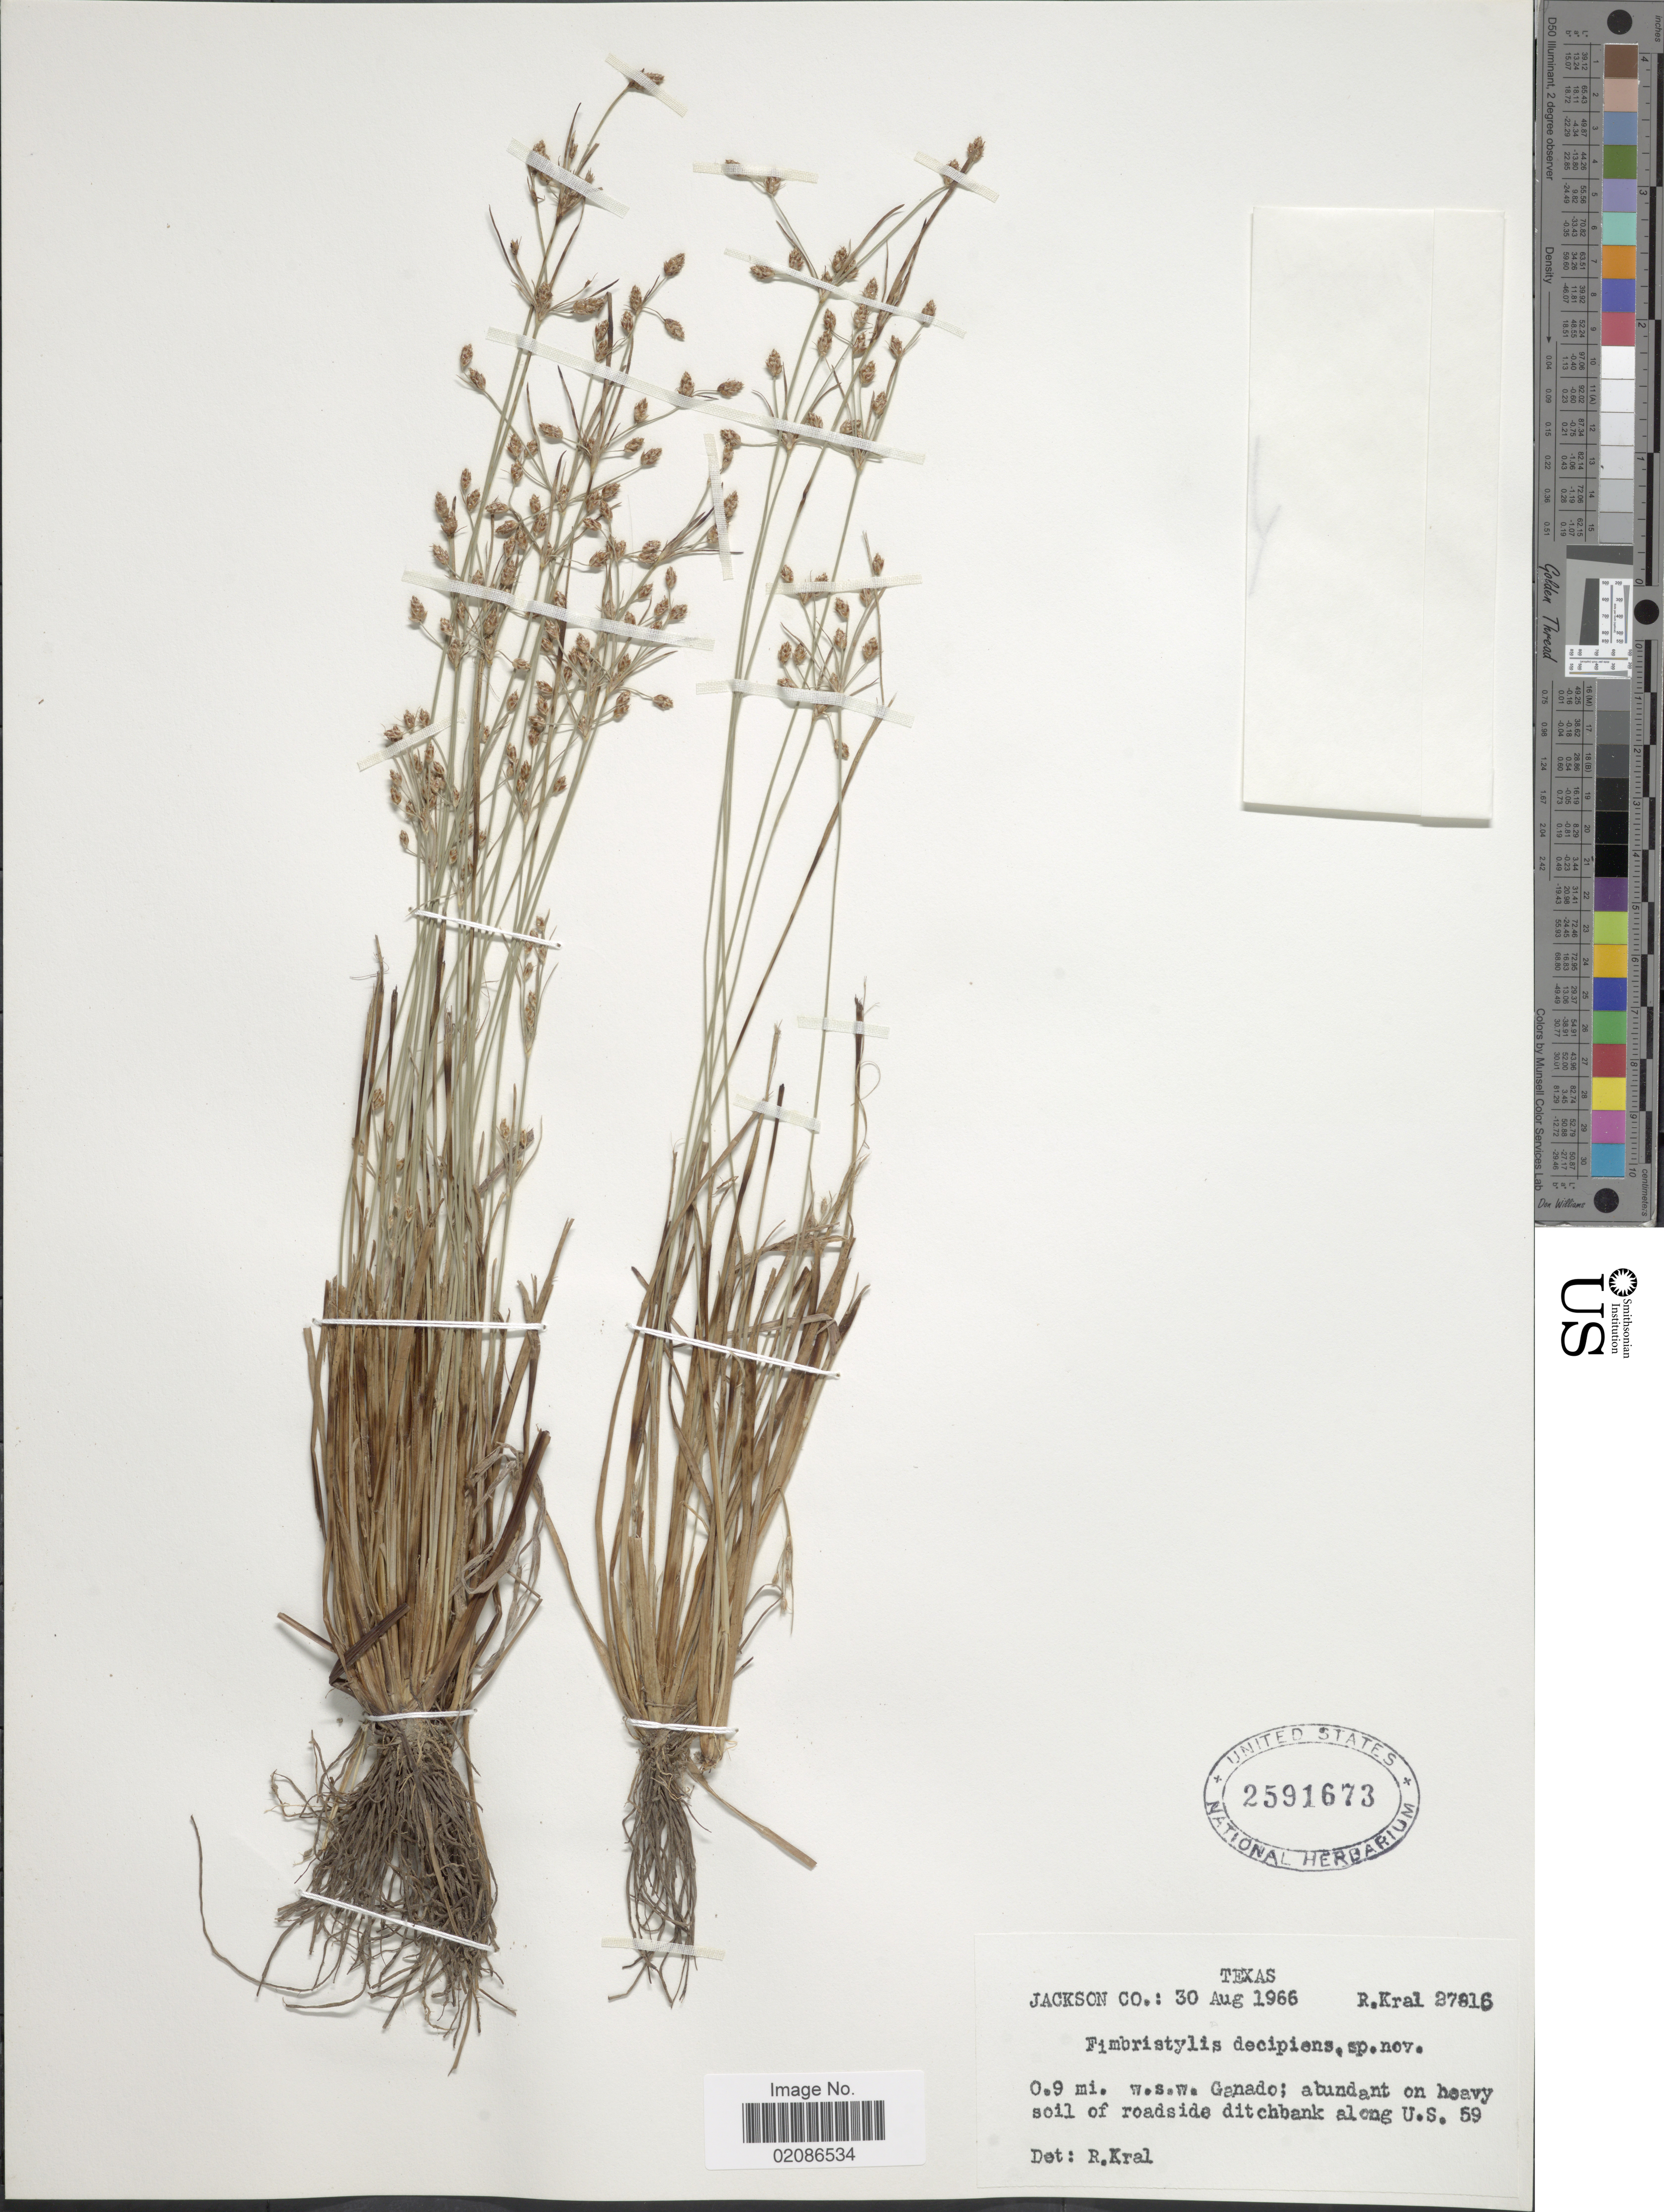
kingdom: Plantae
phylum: Tracheophyta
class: Liliopsida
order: Poales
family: Cyperaceae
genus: Fimbristylis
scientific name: Fimbristylis decipiens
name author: Kral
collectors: R. Kral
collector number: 27816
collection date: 1966-08-30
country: United States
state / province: Texas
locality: Jackson Co; 0.9 mi w.s.w. ganado; abundant on heavy soil of roadside ditchbank along U.S. 59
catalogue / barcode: US 2591673